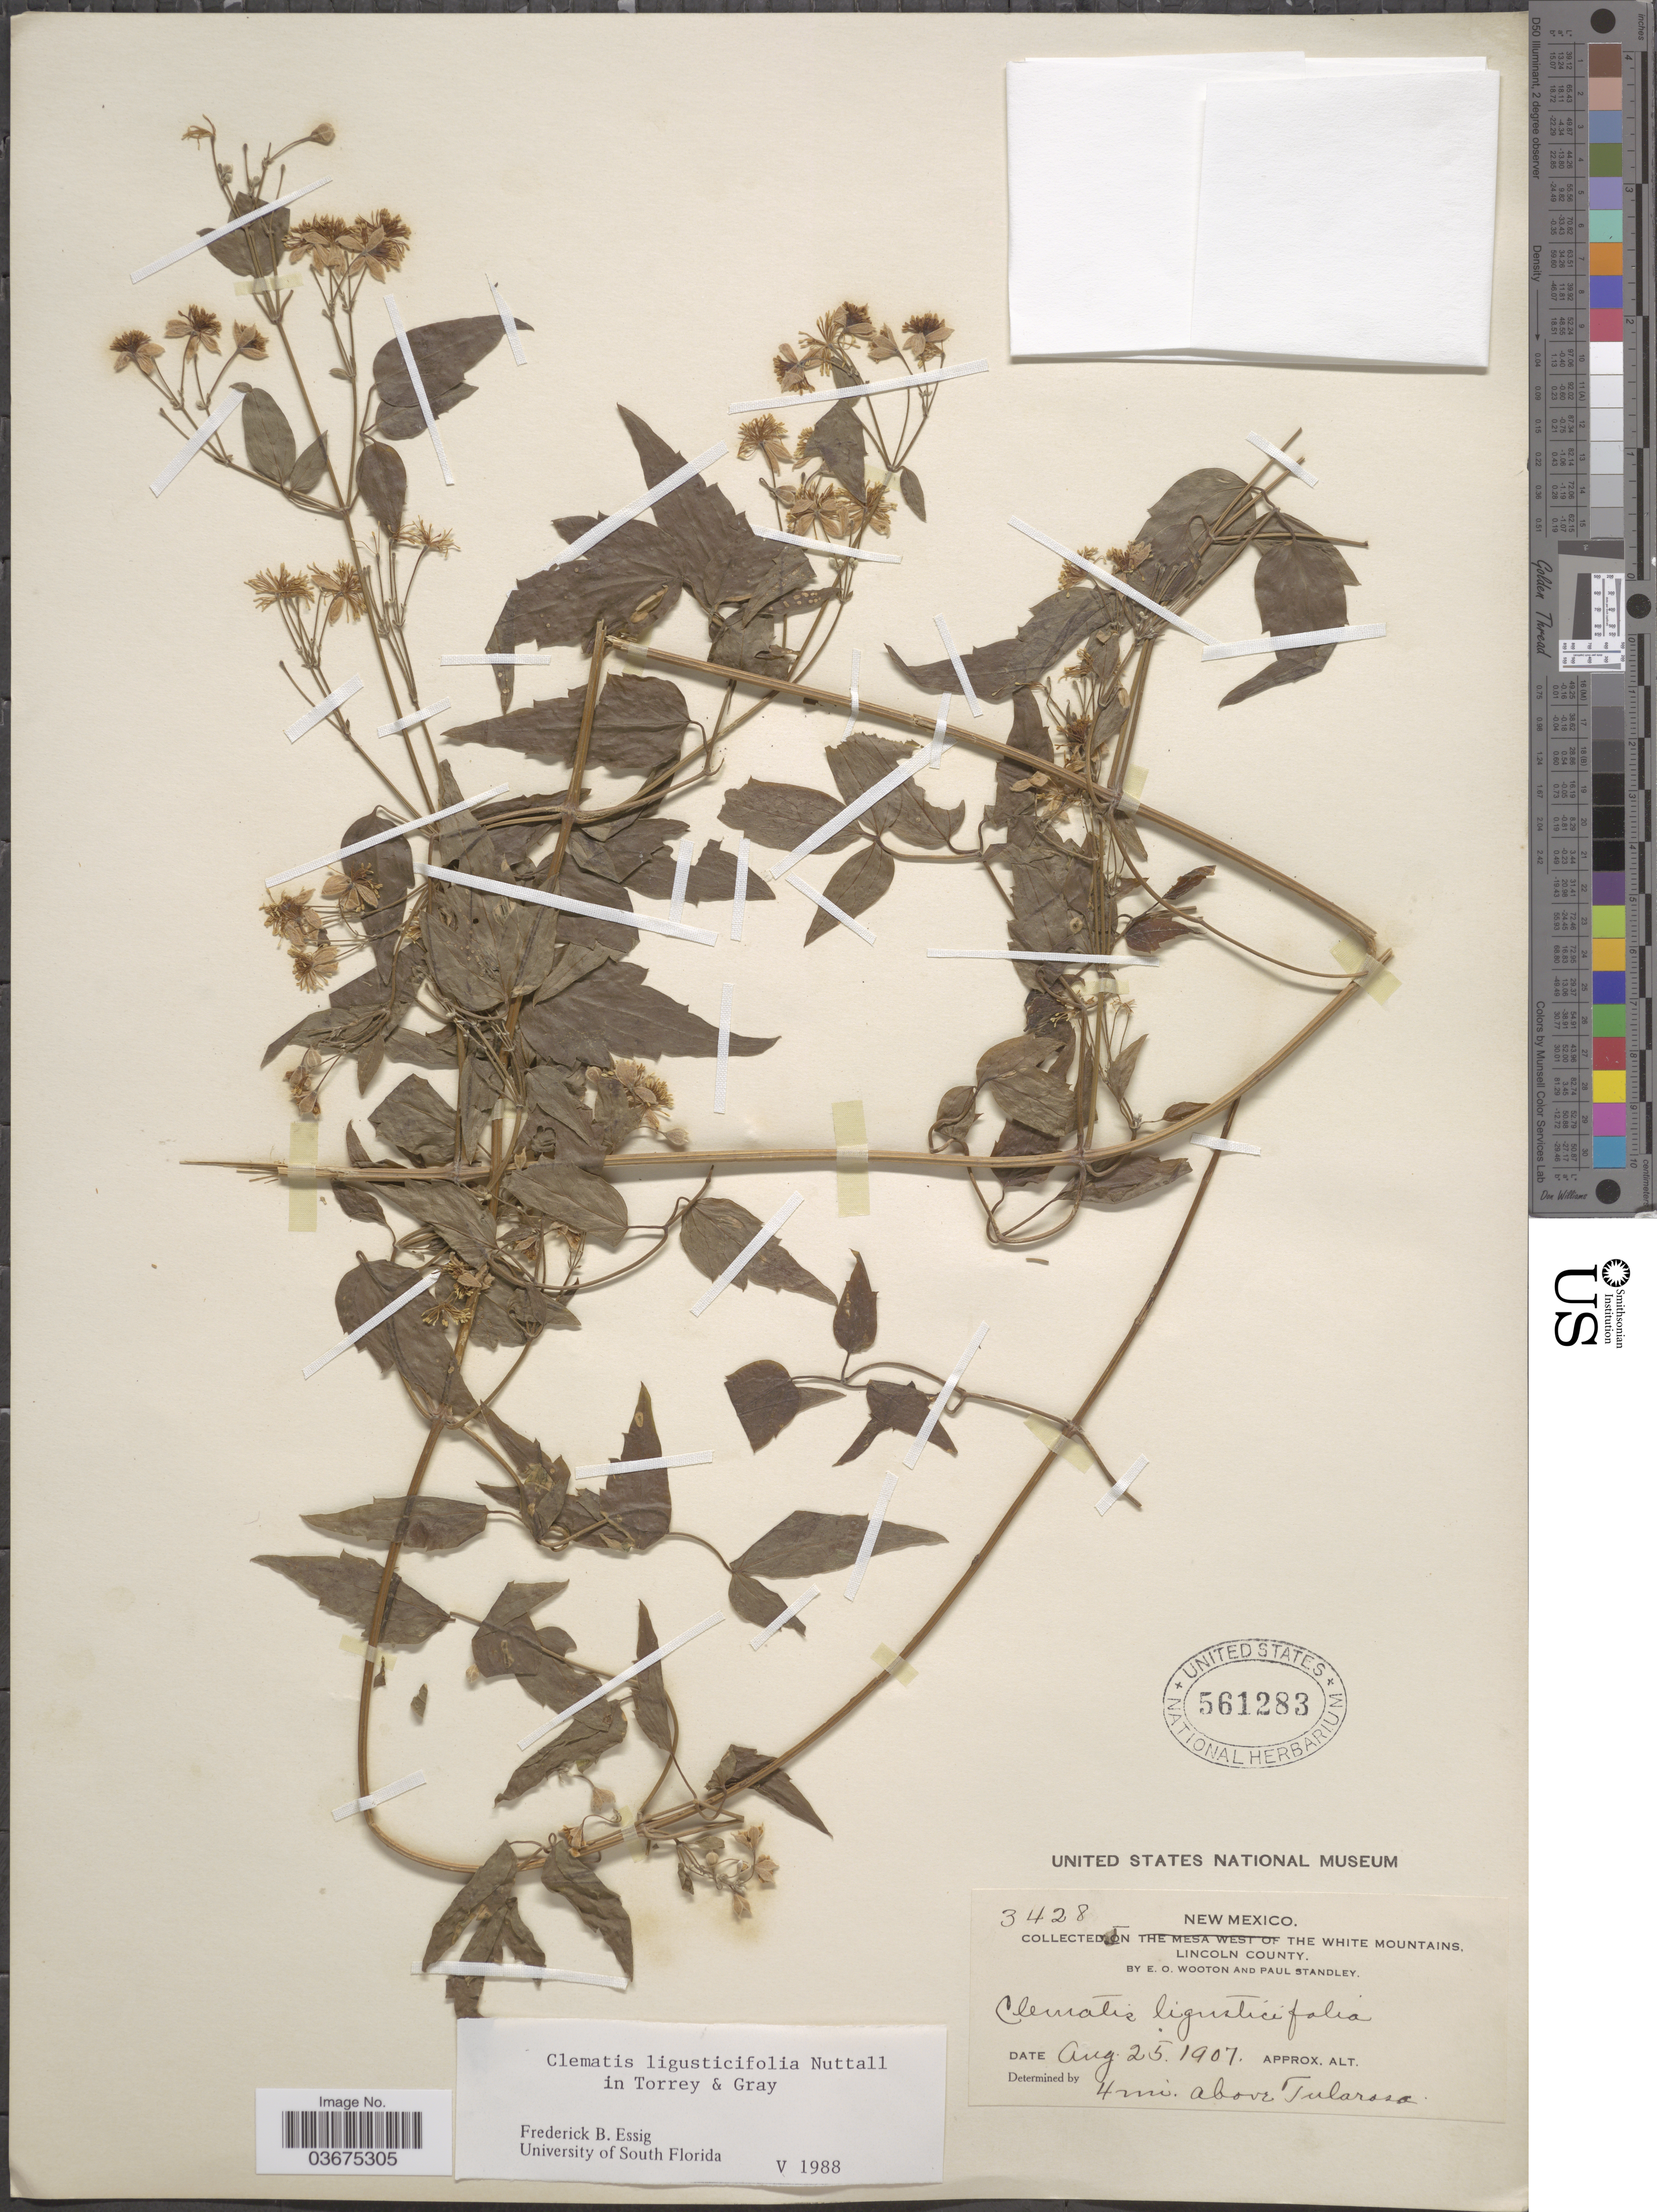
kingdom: Plantae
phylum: Tracheophyta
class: Magnoliopsida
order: Ranunculales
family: Ranunculaceae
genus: Clematis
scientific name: Clematis ligusticifolia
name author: Nutt.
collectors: E. O. Wooton & P. C. Standley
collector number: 3428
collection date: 1907-08-25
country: United States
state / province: New Mexico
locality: In the White Mountains, Lincoln County. 4 mi above Tularosa.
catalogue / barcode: US 561283